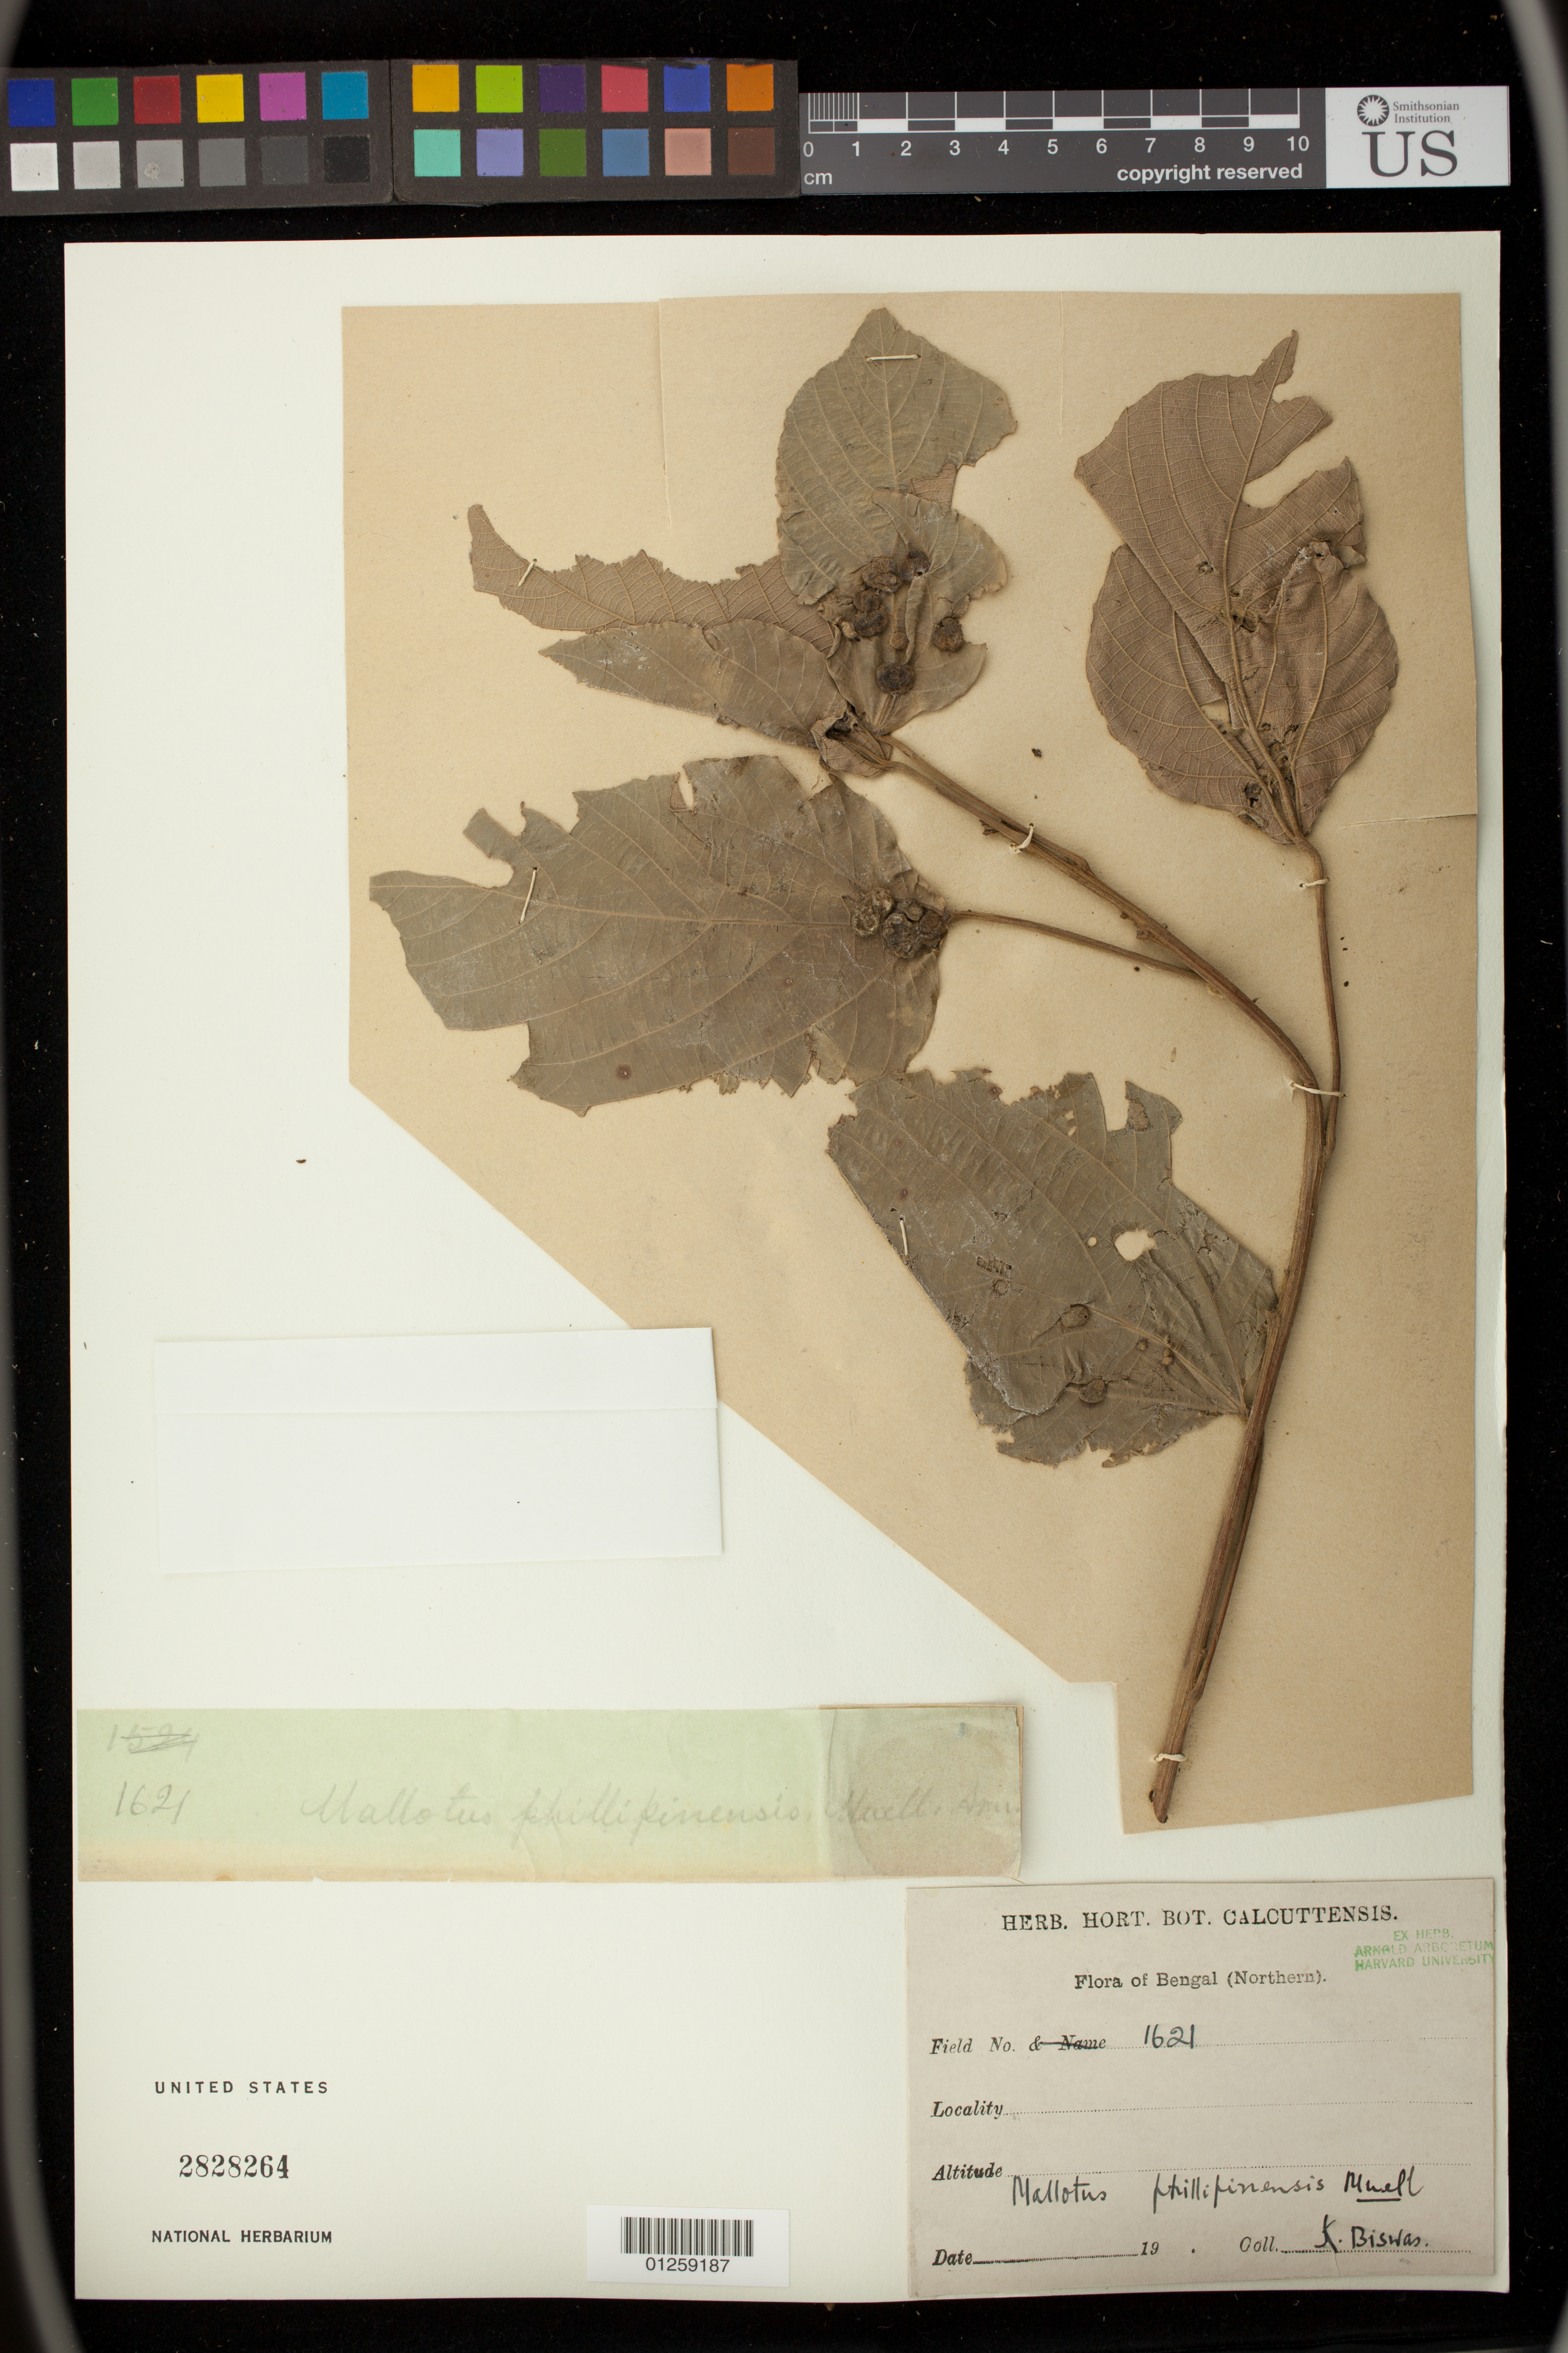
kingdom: Plantae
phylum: Tracheophyta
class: Magnoliopsida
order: Malpighiales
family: Euphorbiaceae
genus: Mallotus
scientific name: Mallotus philippensis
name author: (Lam.) Müll. Arg.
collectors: K. Biswas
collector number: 1621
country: India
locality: Bengal (Northern)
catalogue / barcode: US 2828264